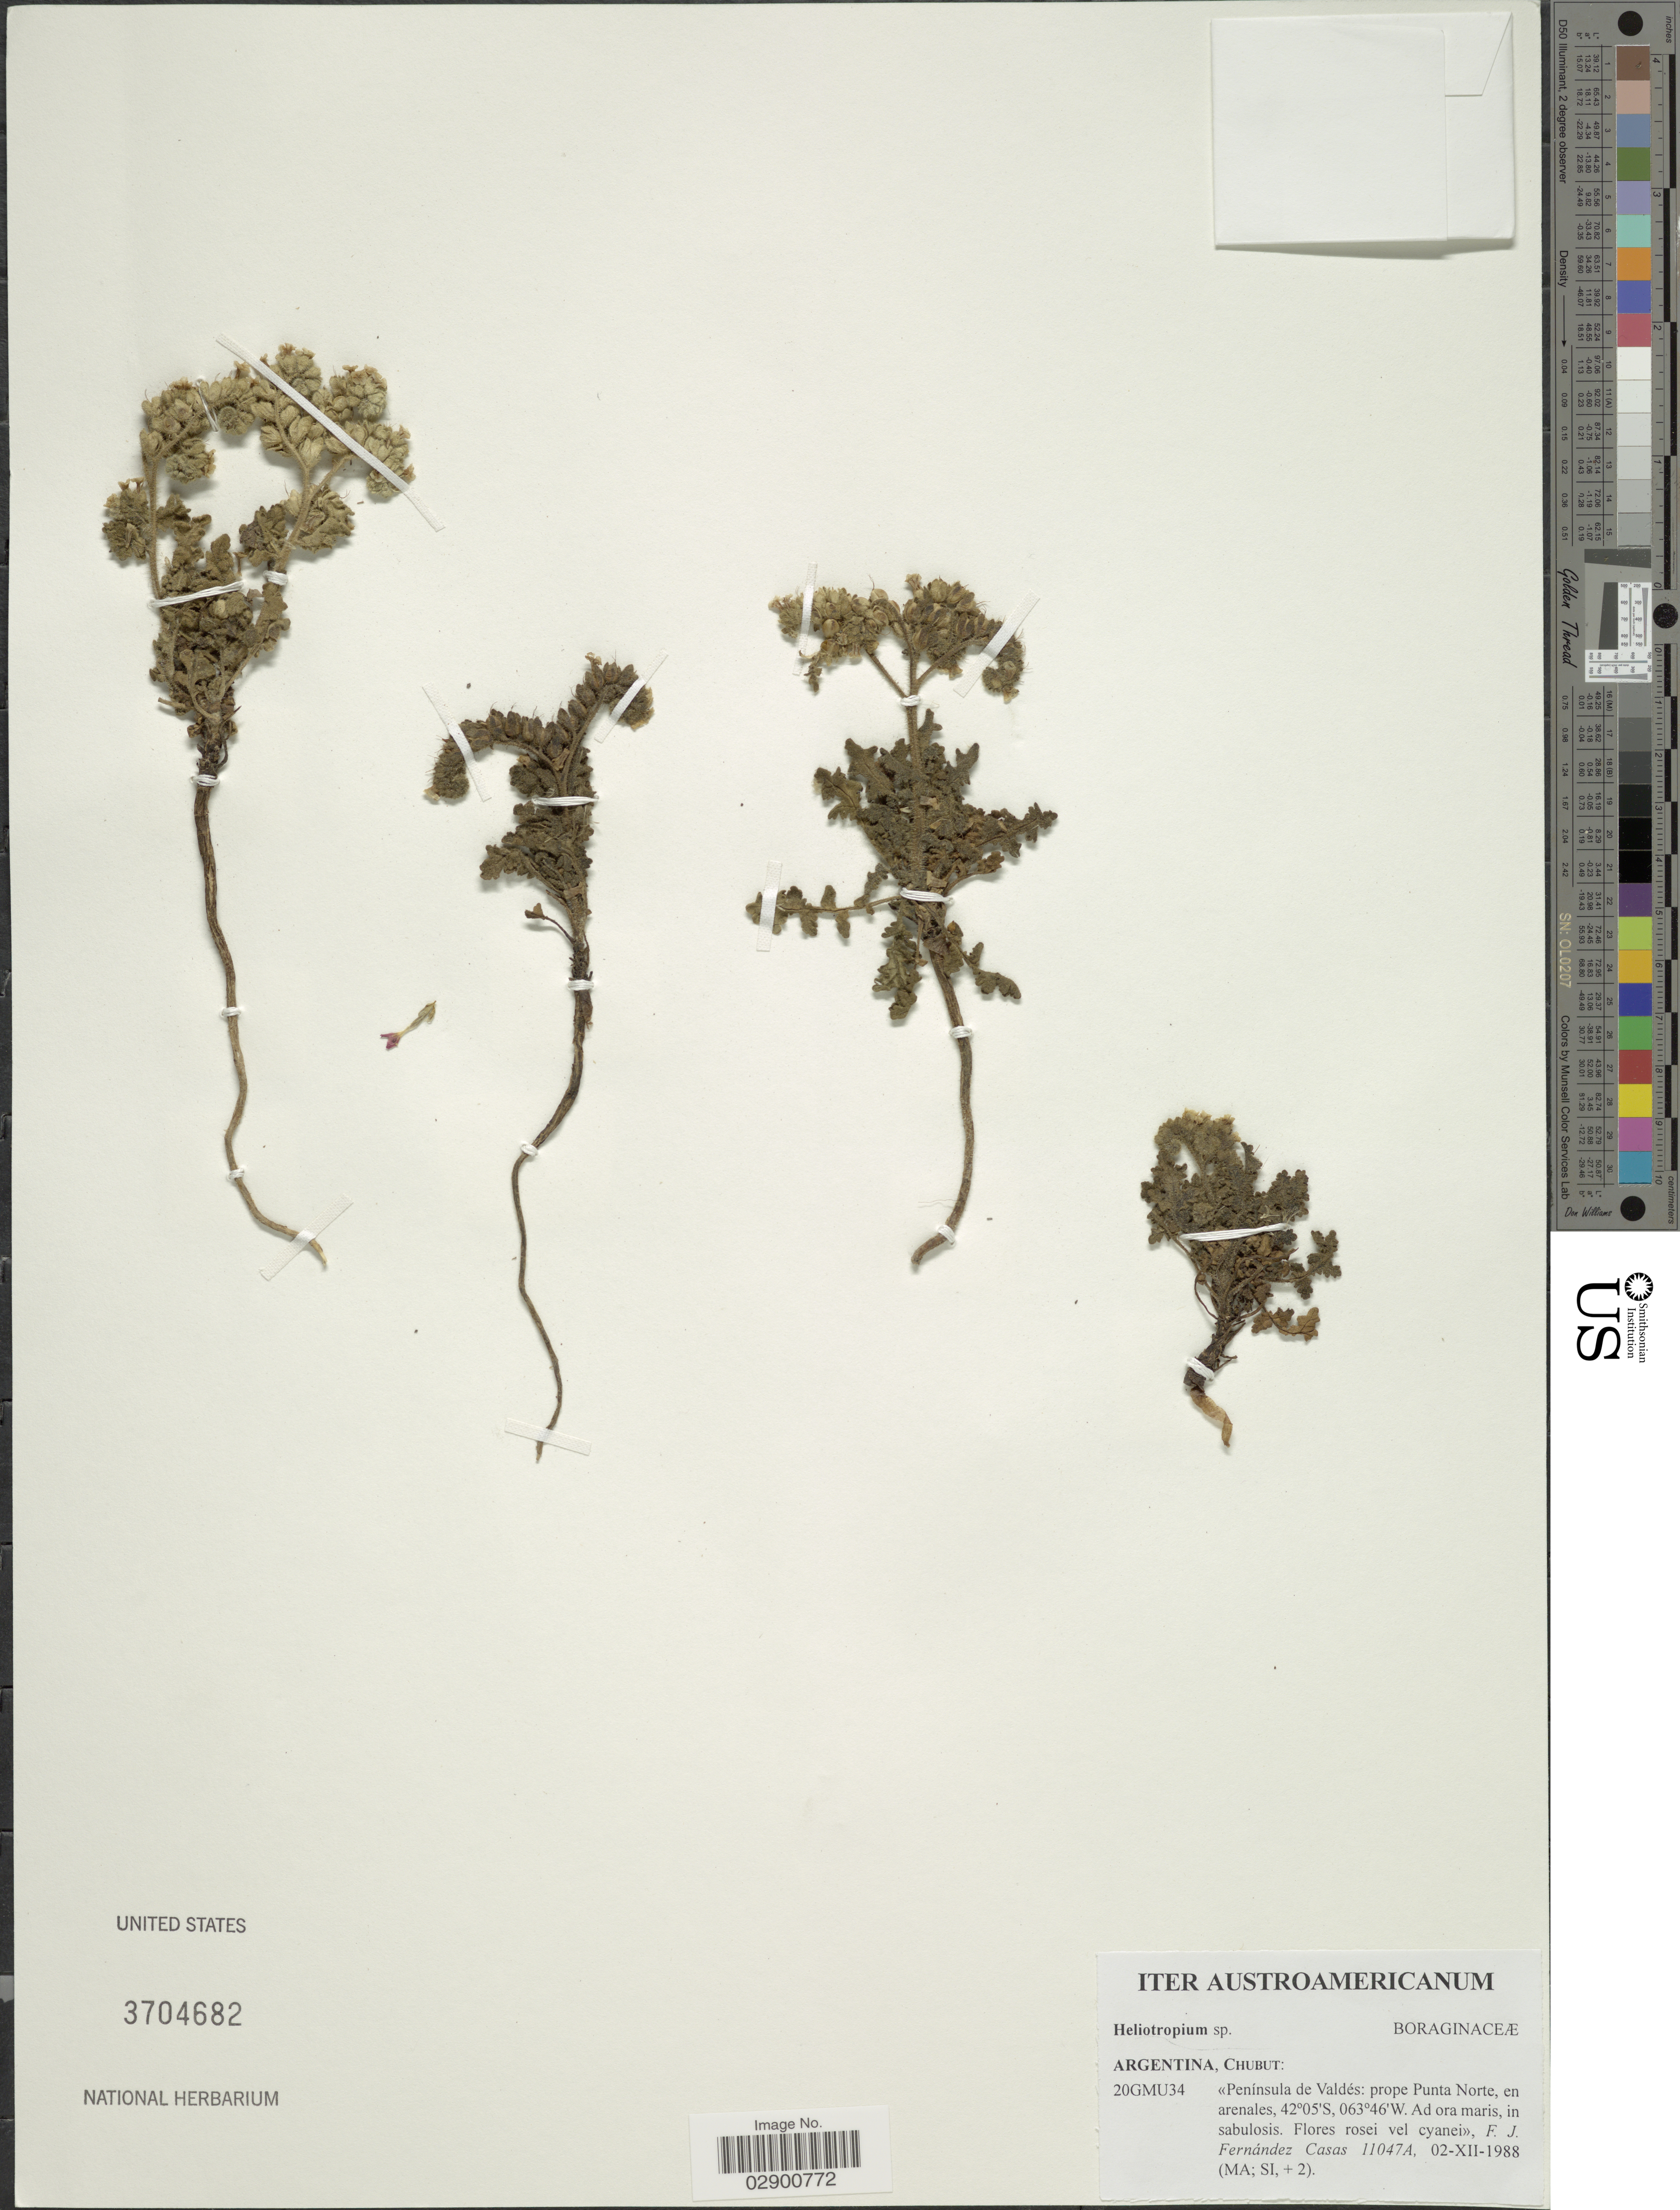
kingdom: Plantae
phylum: Tracheophyta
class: Magnoliopsida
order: Boraginales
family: Heliotropiaceae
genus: Heliotropium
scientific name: Heliotropium sp.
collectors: F. Casas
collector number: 11047A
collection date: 1988-12-02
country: Argentina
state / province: Chubut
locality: <<Península de Valdés: prope Punta Norte, en arenales>>.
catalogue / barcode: US 3704682